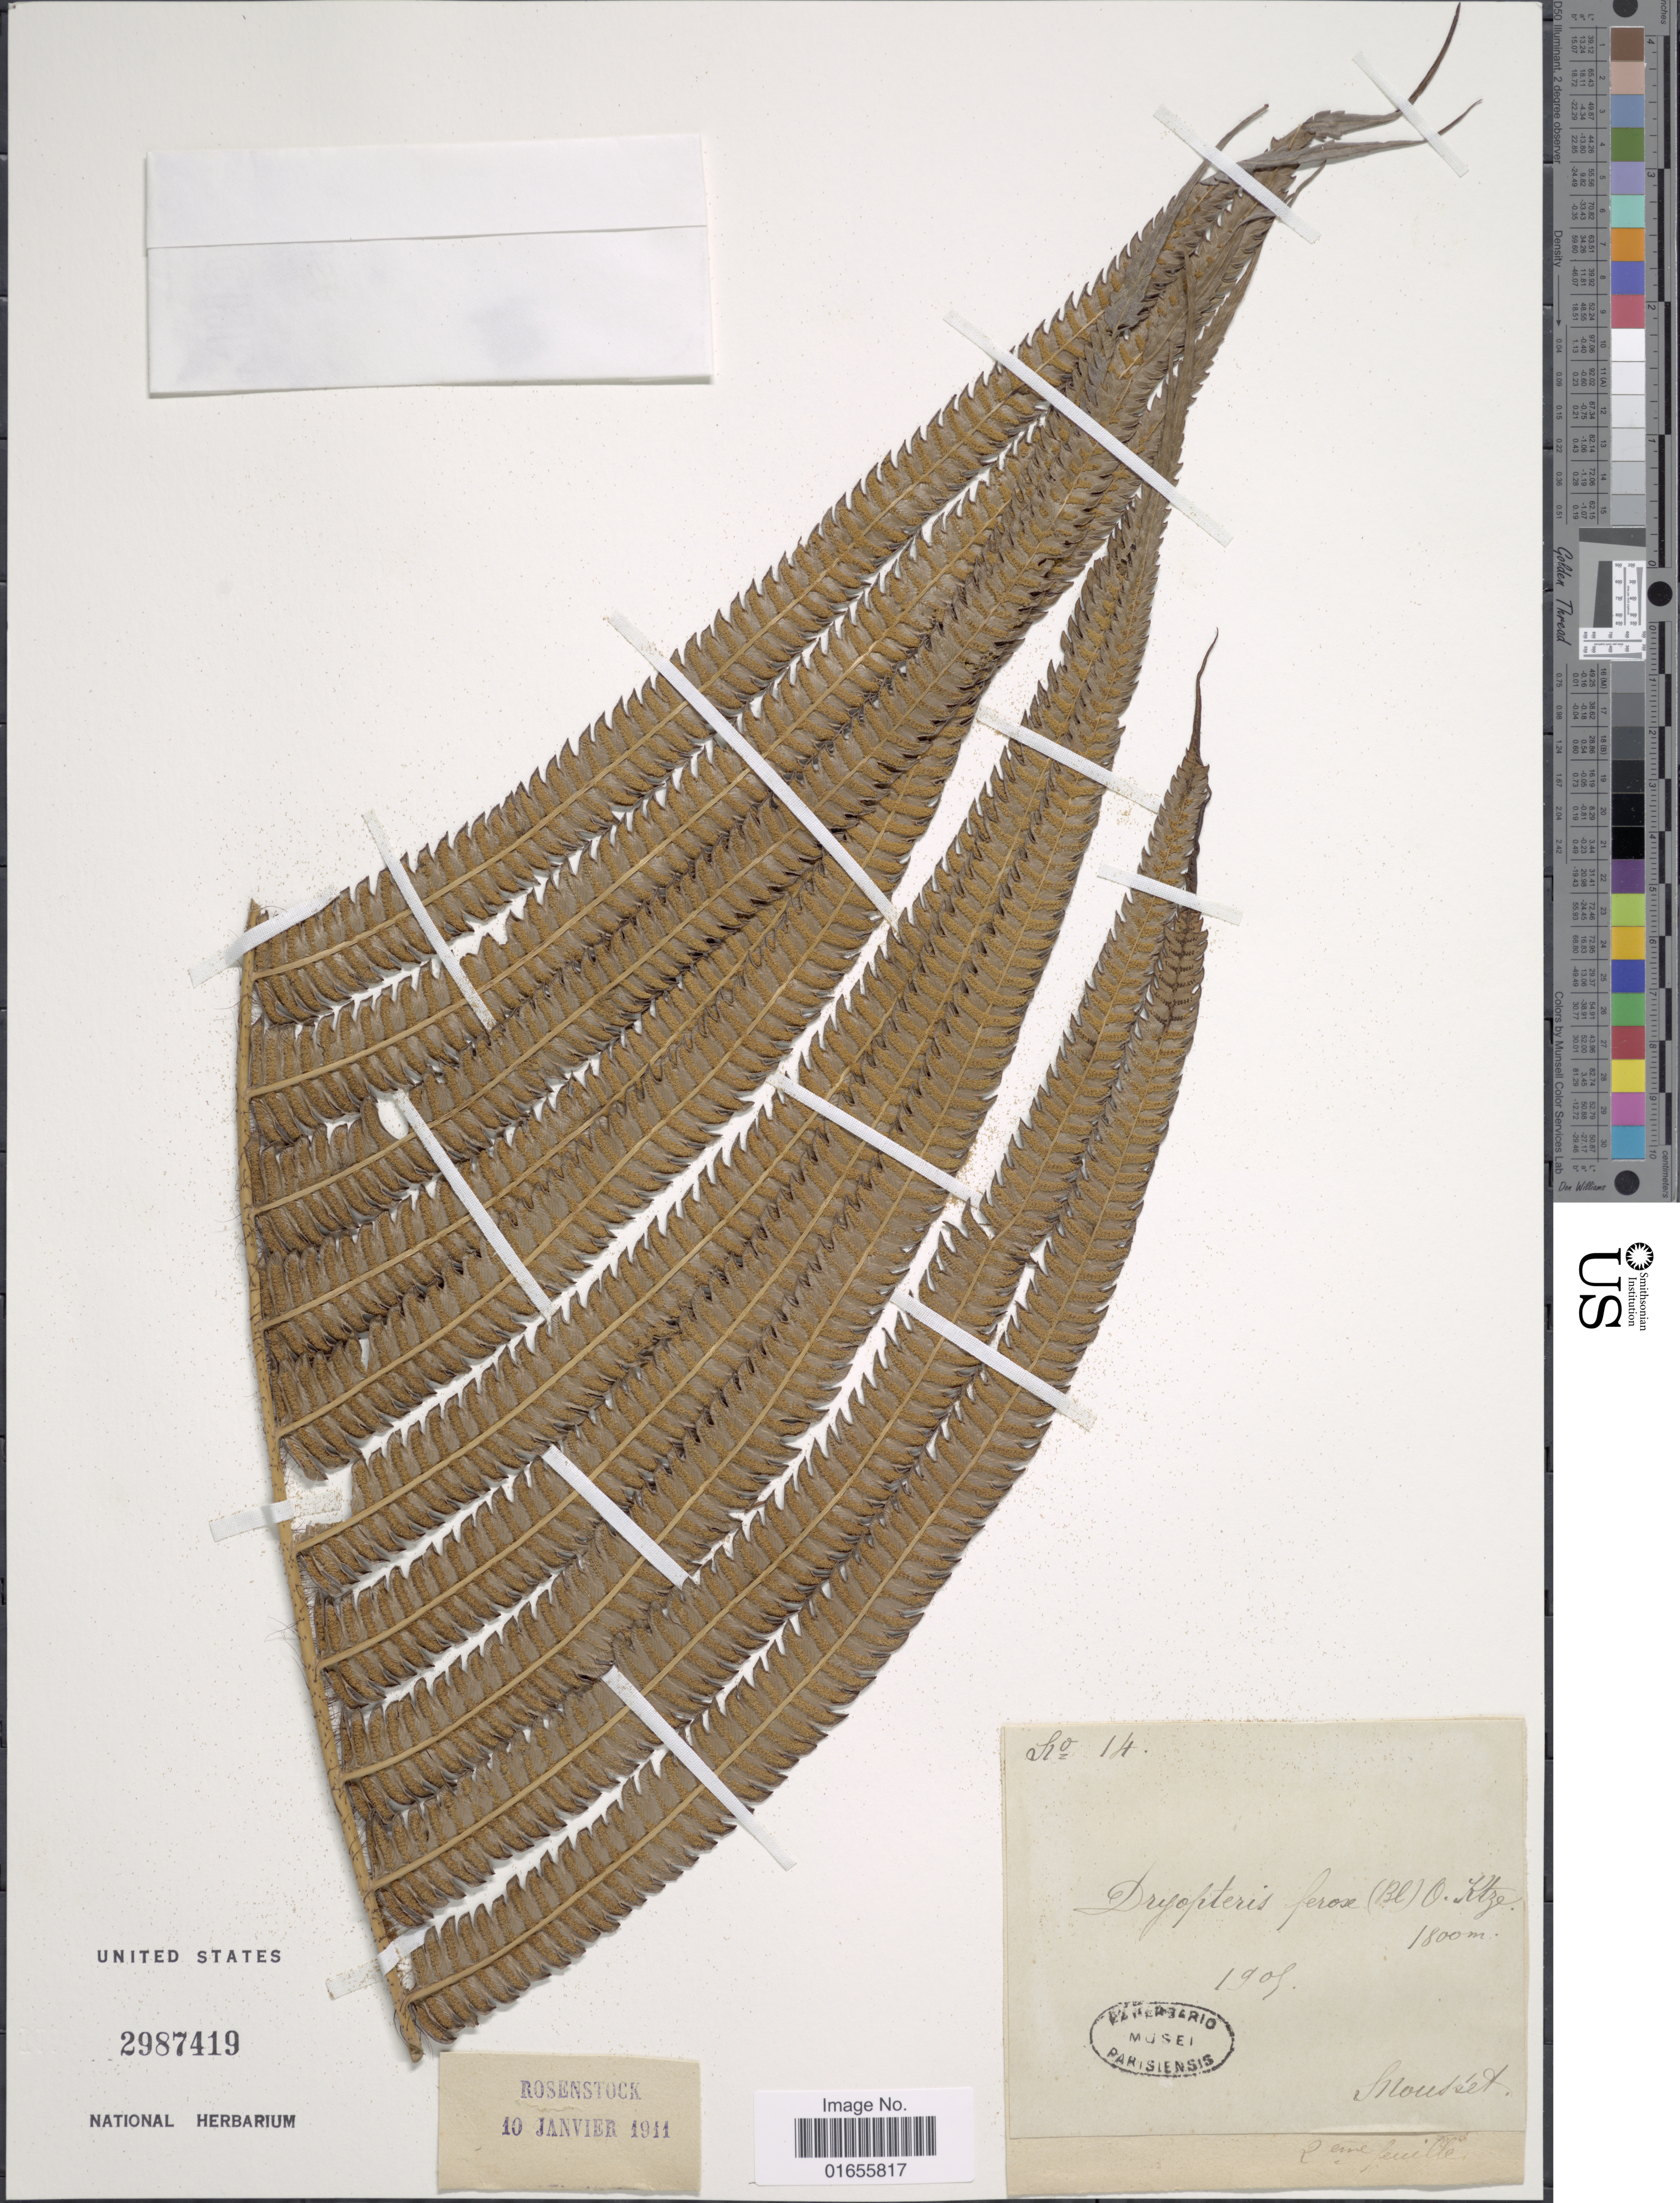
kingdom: Plantae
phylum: Tracheophyta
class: Polypodiopsida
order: Polypodiales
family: Thelypteridaceae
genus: Chingia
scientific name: Chingia ferox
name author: (Blume) Holttum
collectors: Mousset, --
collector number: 14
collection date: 1909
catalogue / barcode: US 2987419